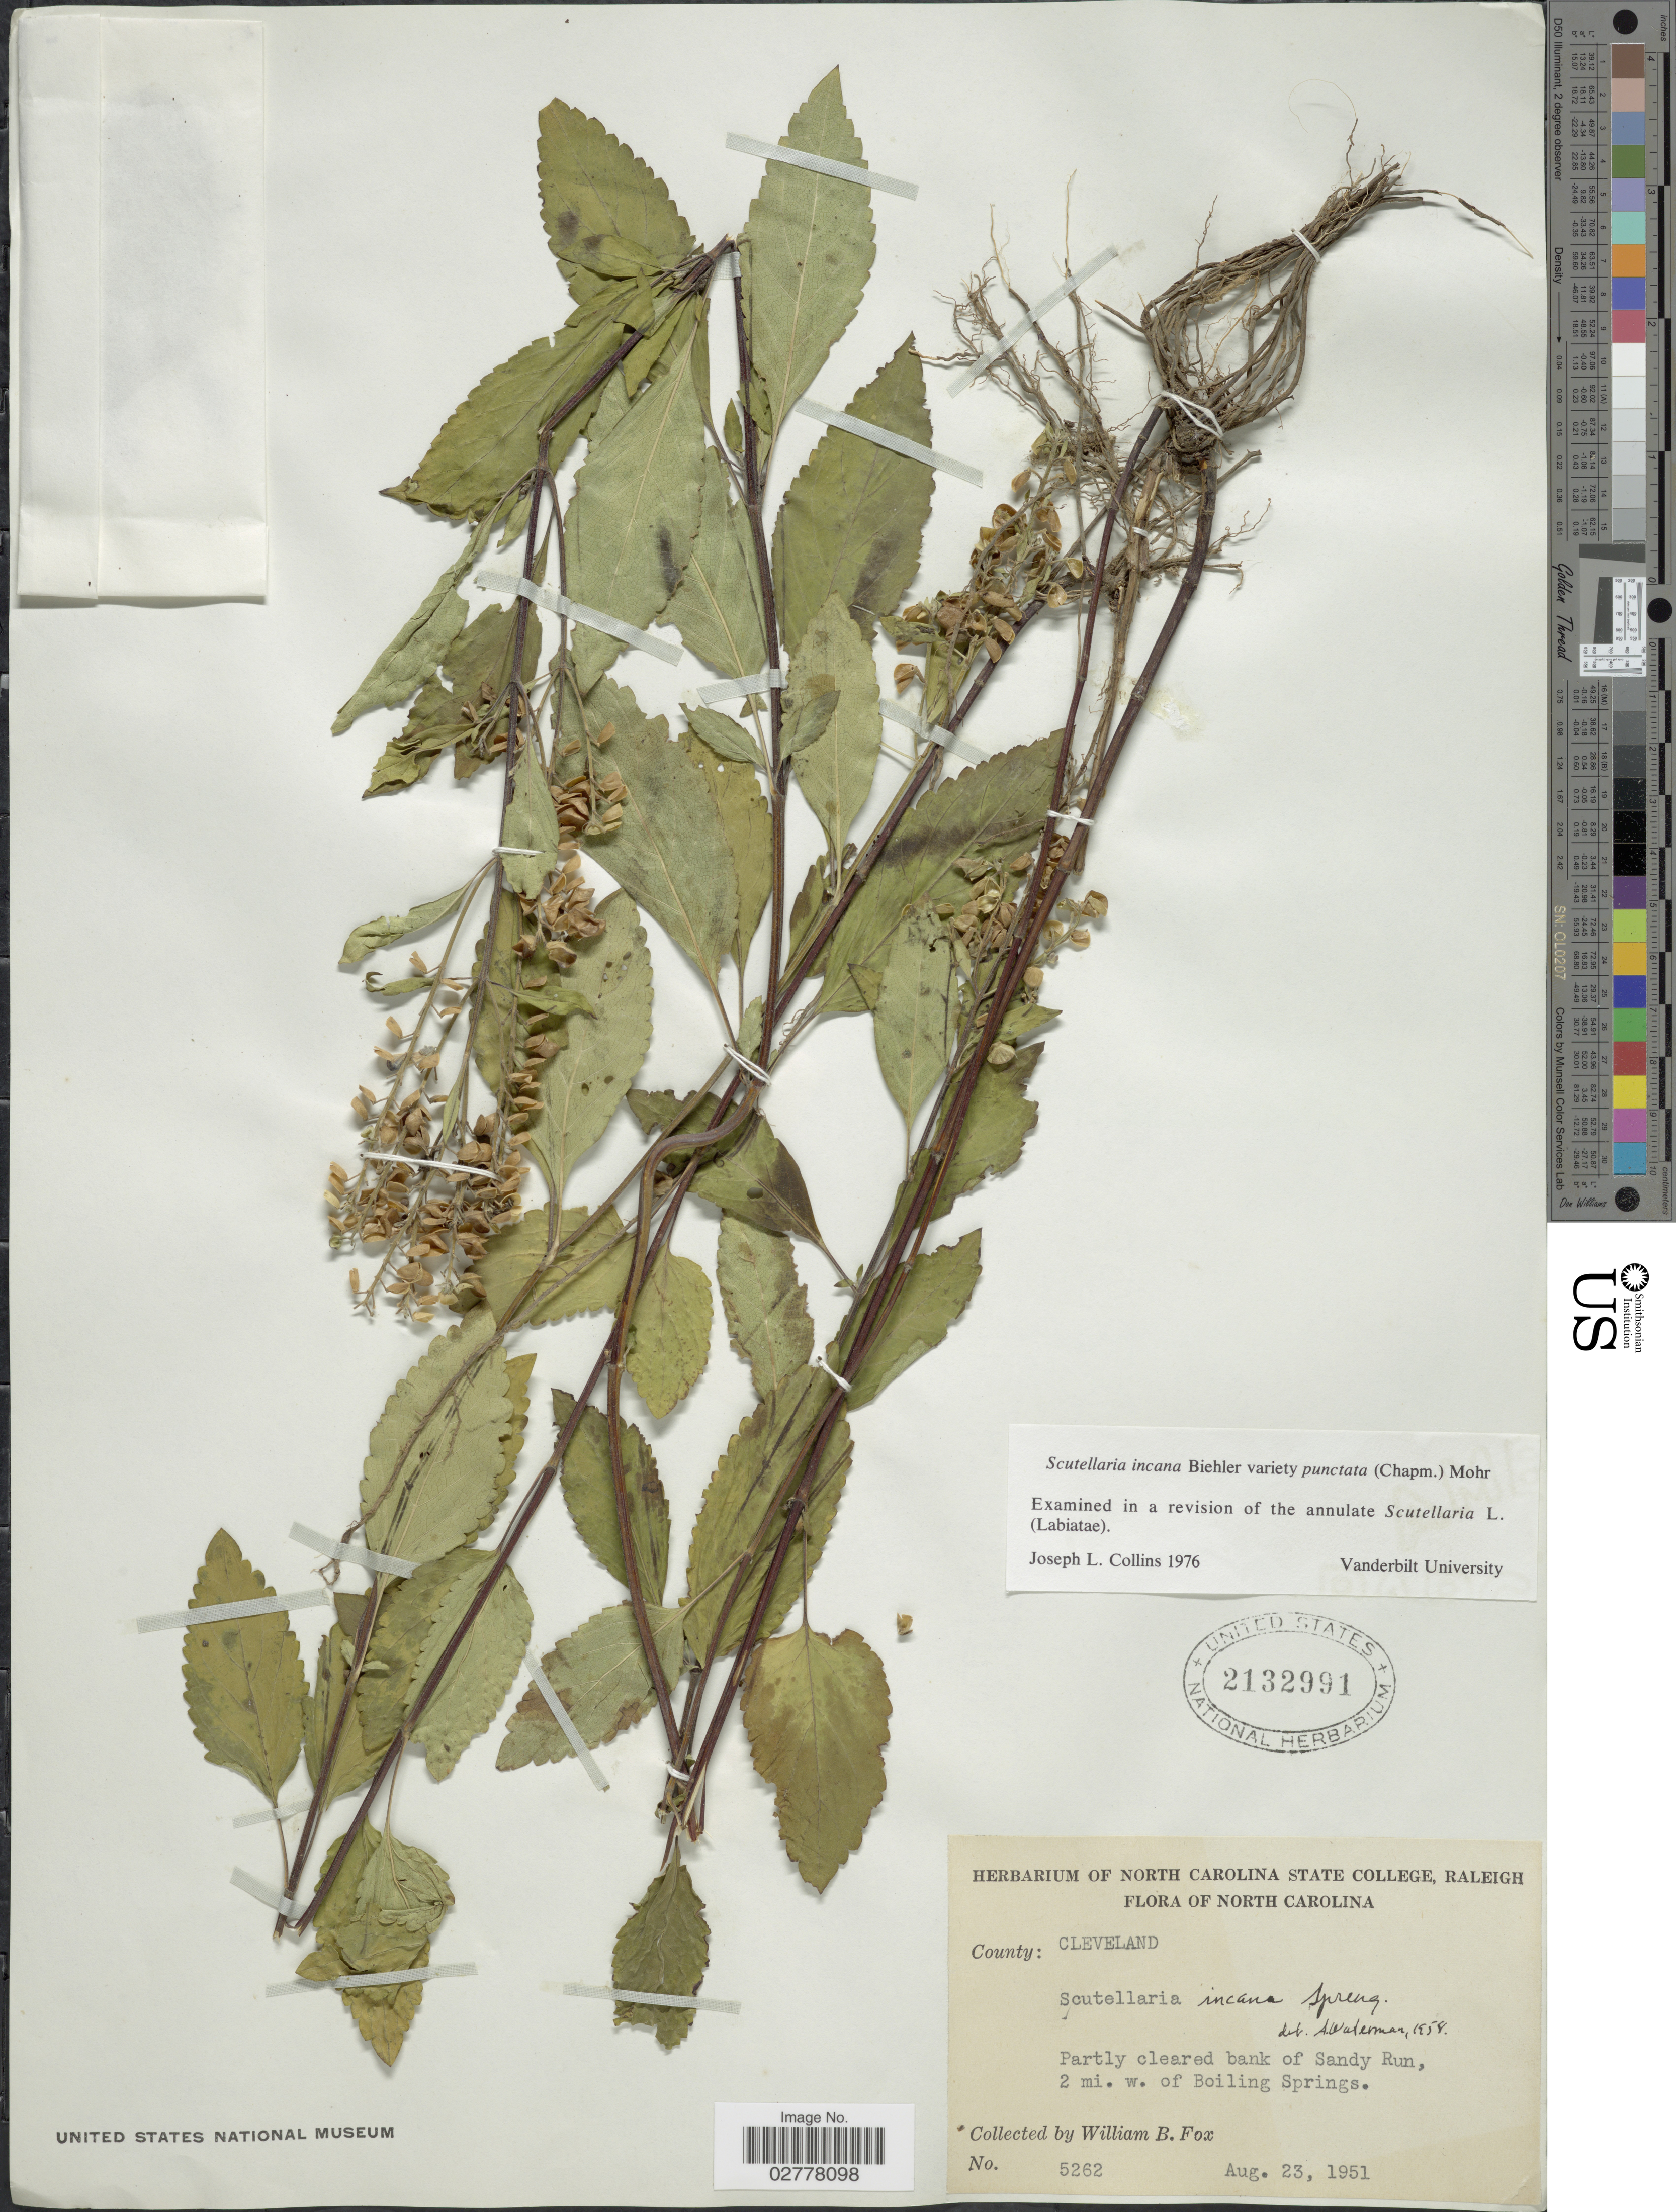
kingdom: Plantae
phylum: Tracheophyta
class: Magnoliopsida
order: Lamiales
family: Lamiaceae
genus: Scutellaria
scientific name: Scutellaria incana var. punctata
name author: (Chapm.) C. Mohr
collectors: W. B. Fox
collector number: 5262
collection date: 1951-08-23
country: United States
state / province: North Carolina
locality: County: Cleveland. Partly cleared bank of Sandy Run, 2 mi. w. of Boiling Springs.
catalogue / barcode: US 2132991